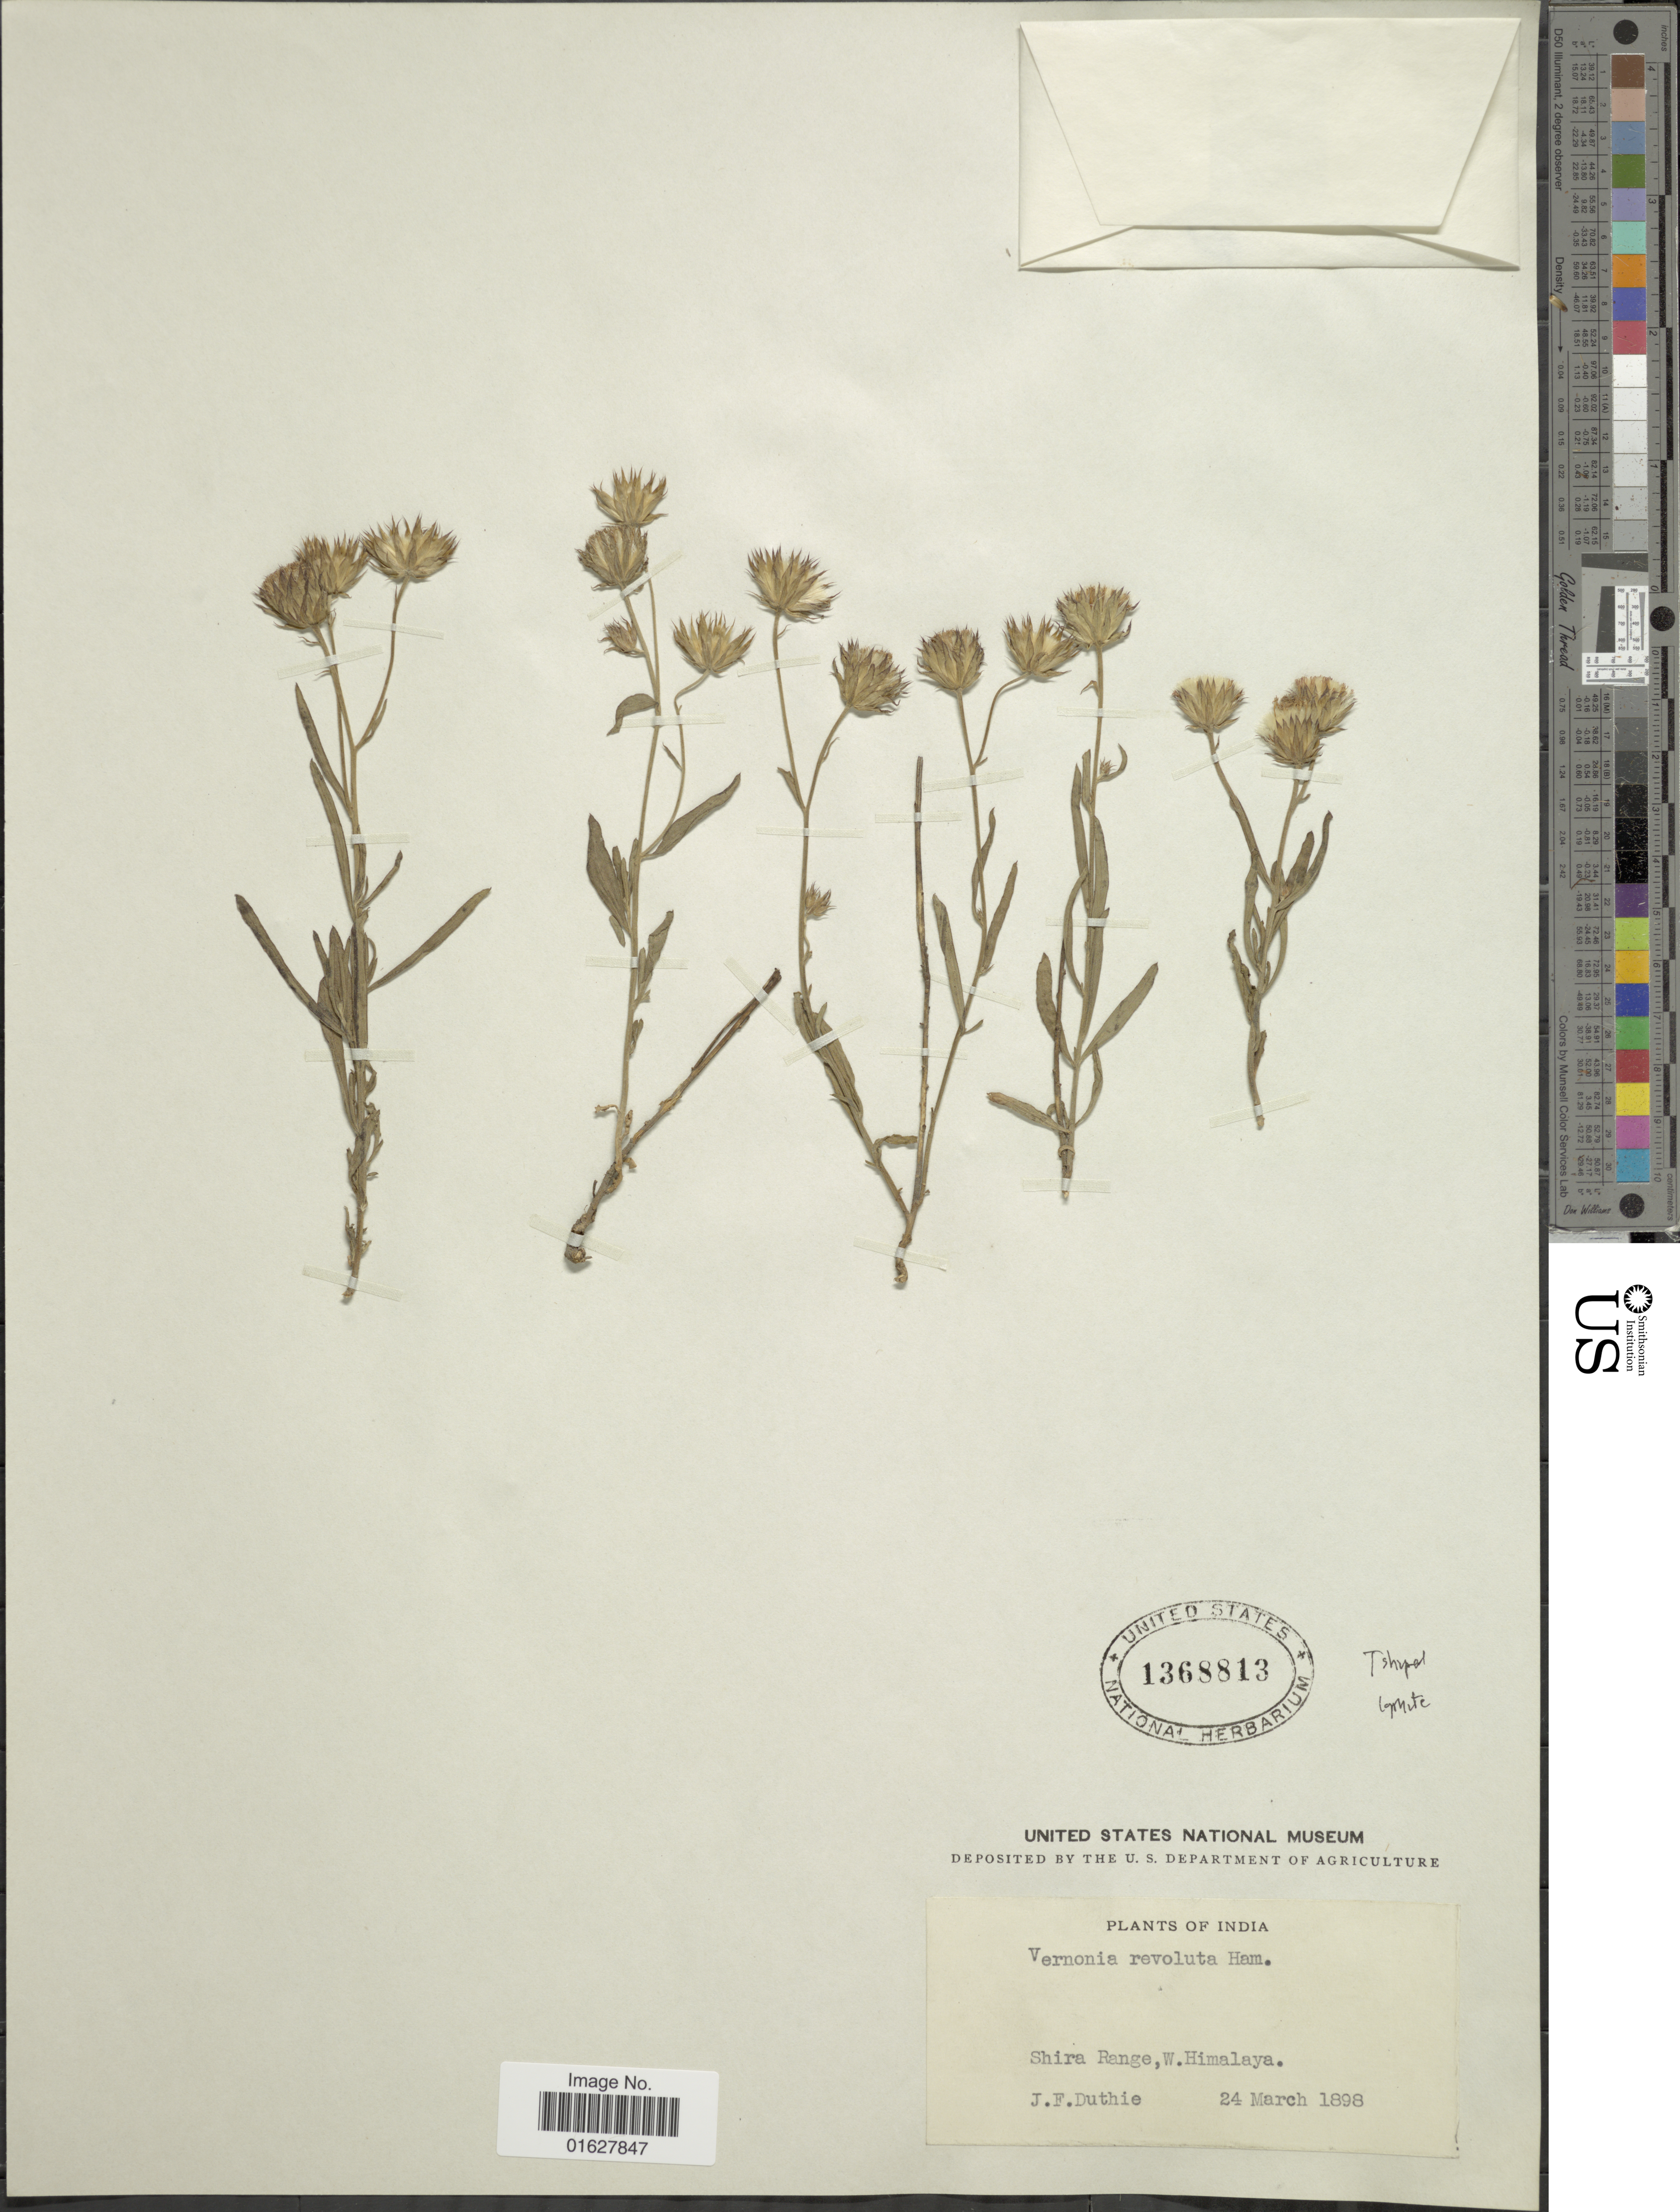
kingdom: Plantae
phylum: Tracheophyta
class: Magnoliopsida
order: Asterales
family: Asteraceae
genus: Vernonia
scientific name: Vernonia revoluta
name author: Buch.-Ham.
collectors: J. F. Duthie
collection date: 1898-03-24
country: India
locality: India. Shira Range, W. Himalaya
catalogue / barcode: US 1368813